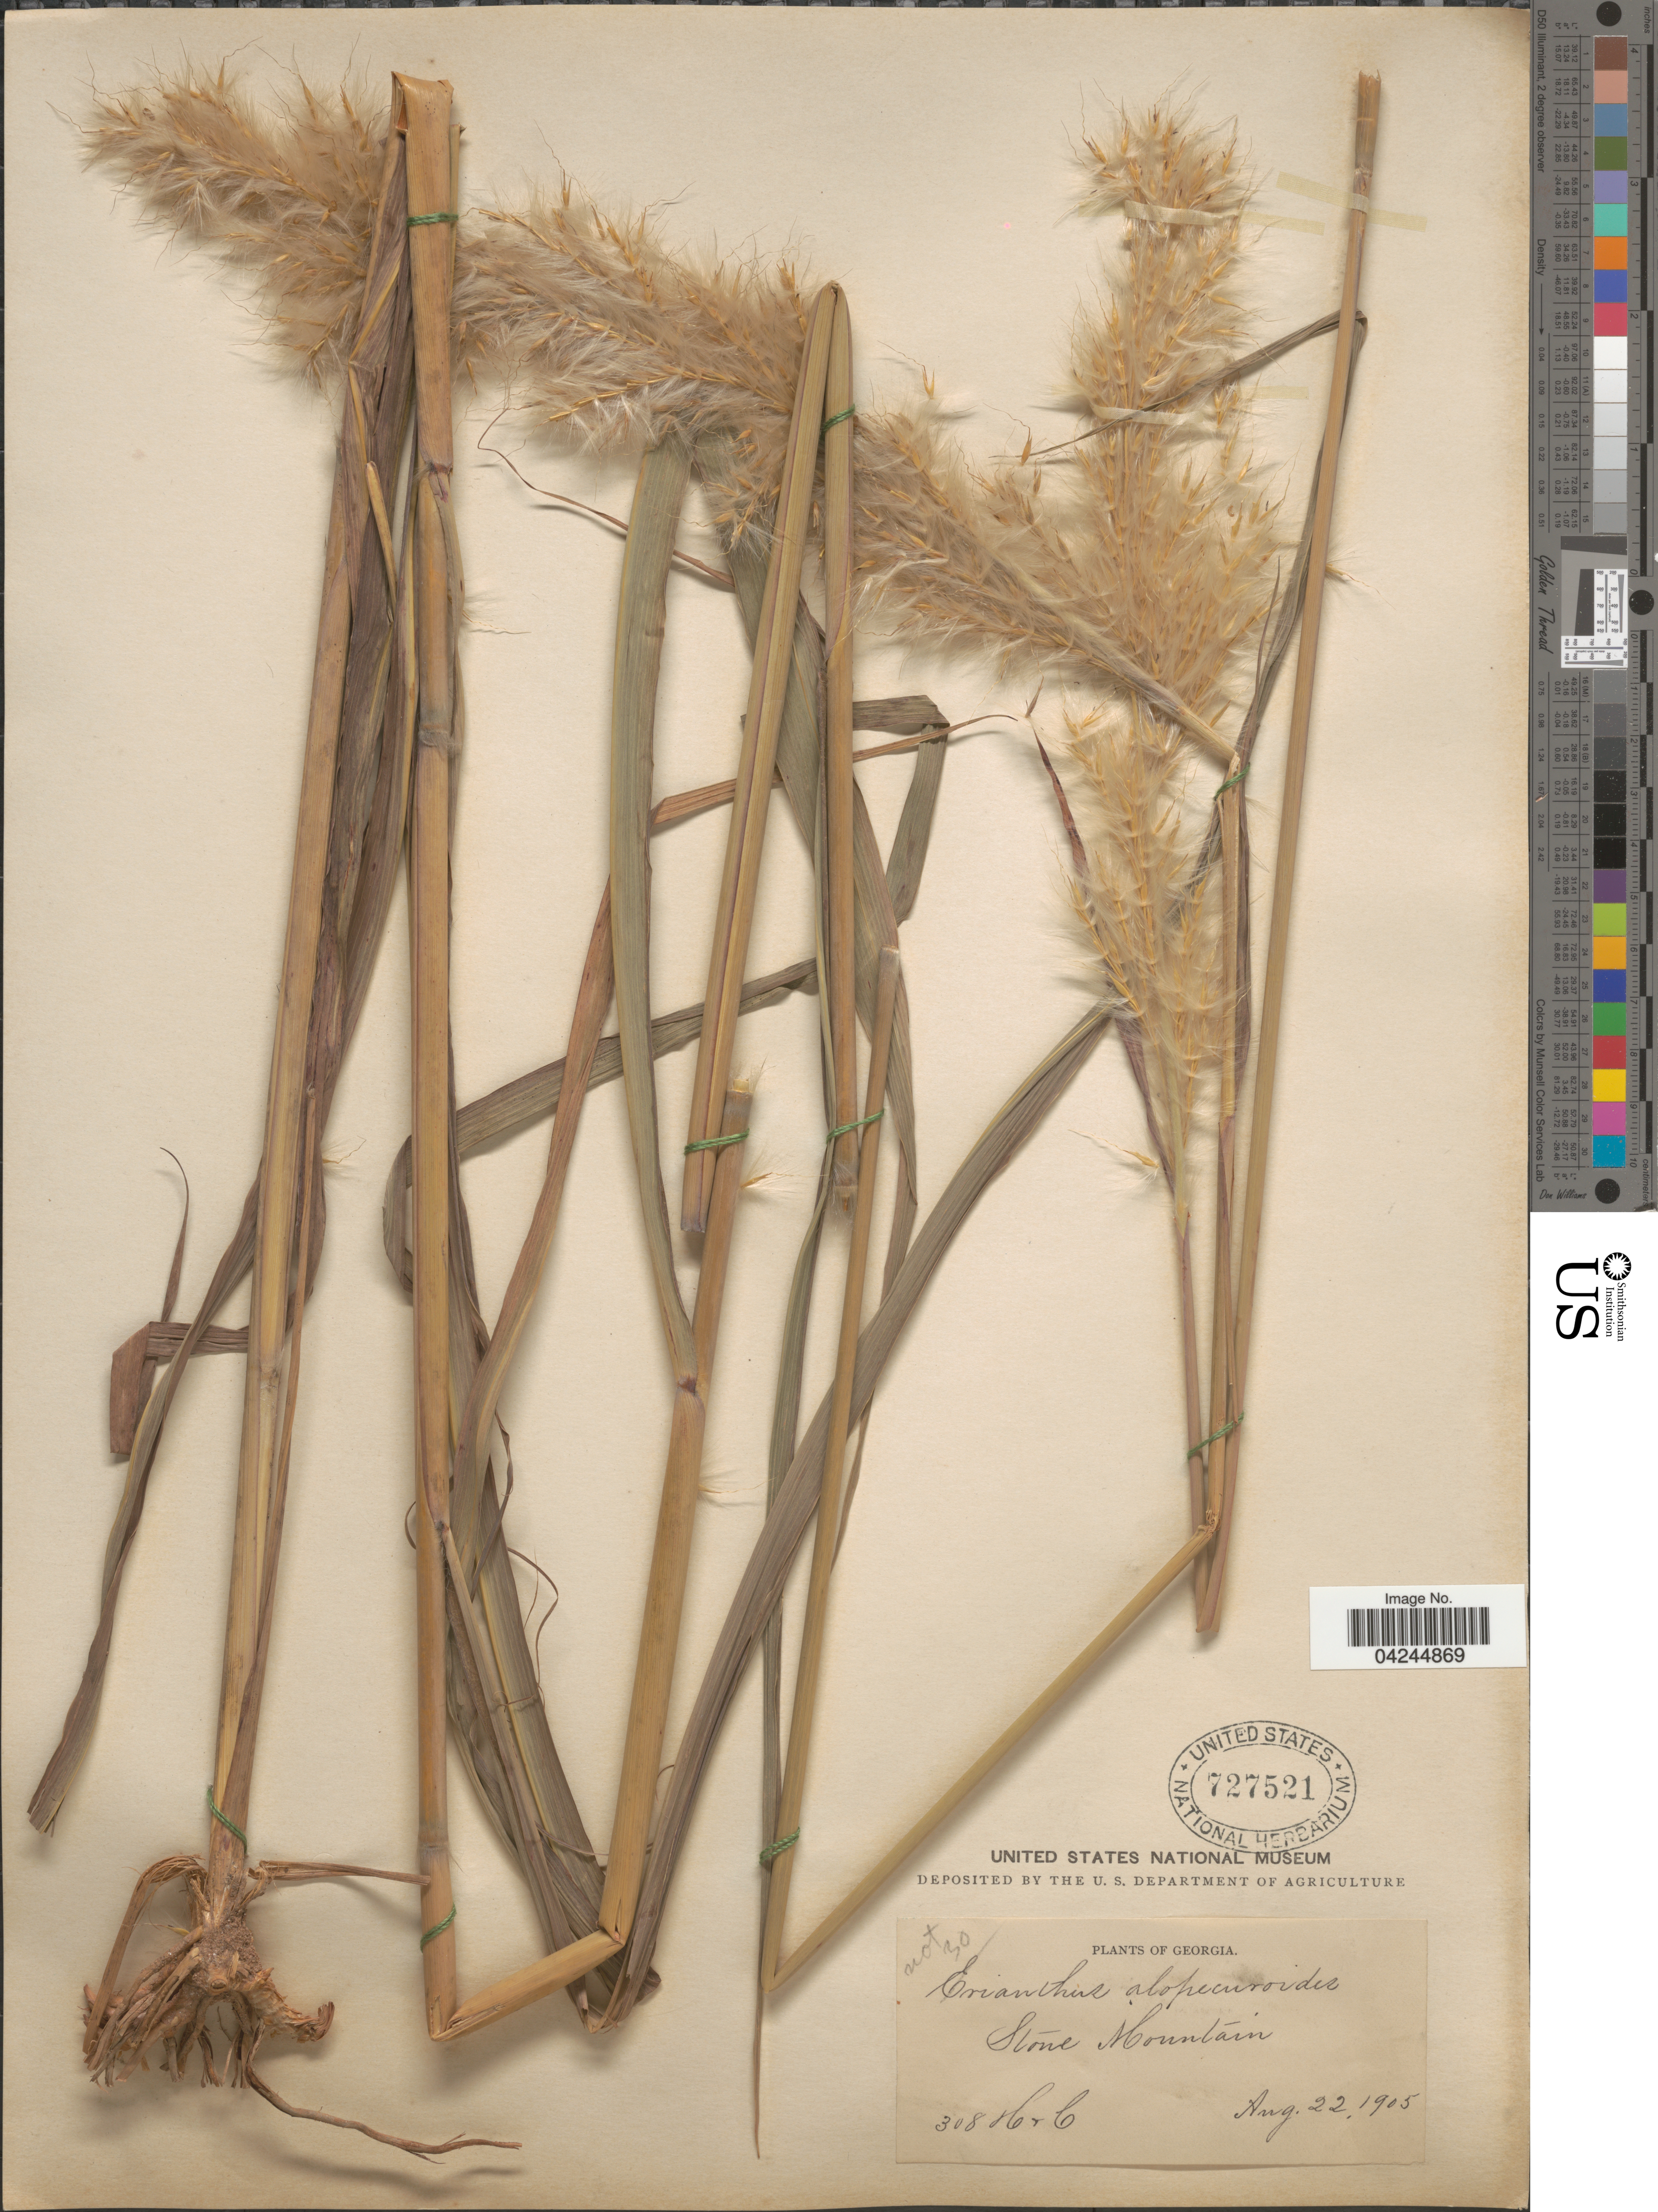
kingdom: Plantae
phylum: Tracheophyta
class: Liliopsida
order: Poales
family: Poaceae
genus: Erianthus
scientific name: Erianthus alopecuroides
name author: Elliott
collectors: H. & C.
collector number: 308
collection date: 1905-08-22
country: United States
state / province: Georgia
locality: Stone Mountain.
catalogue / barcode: US 727521